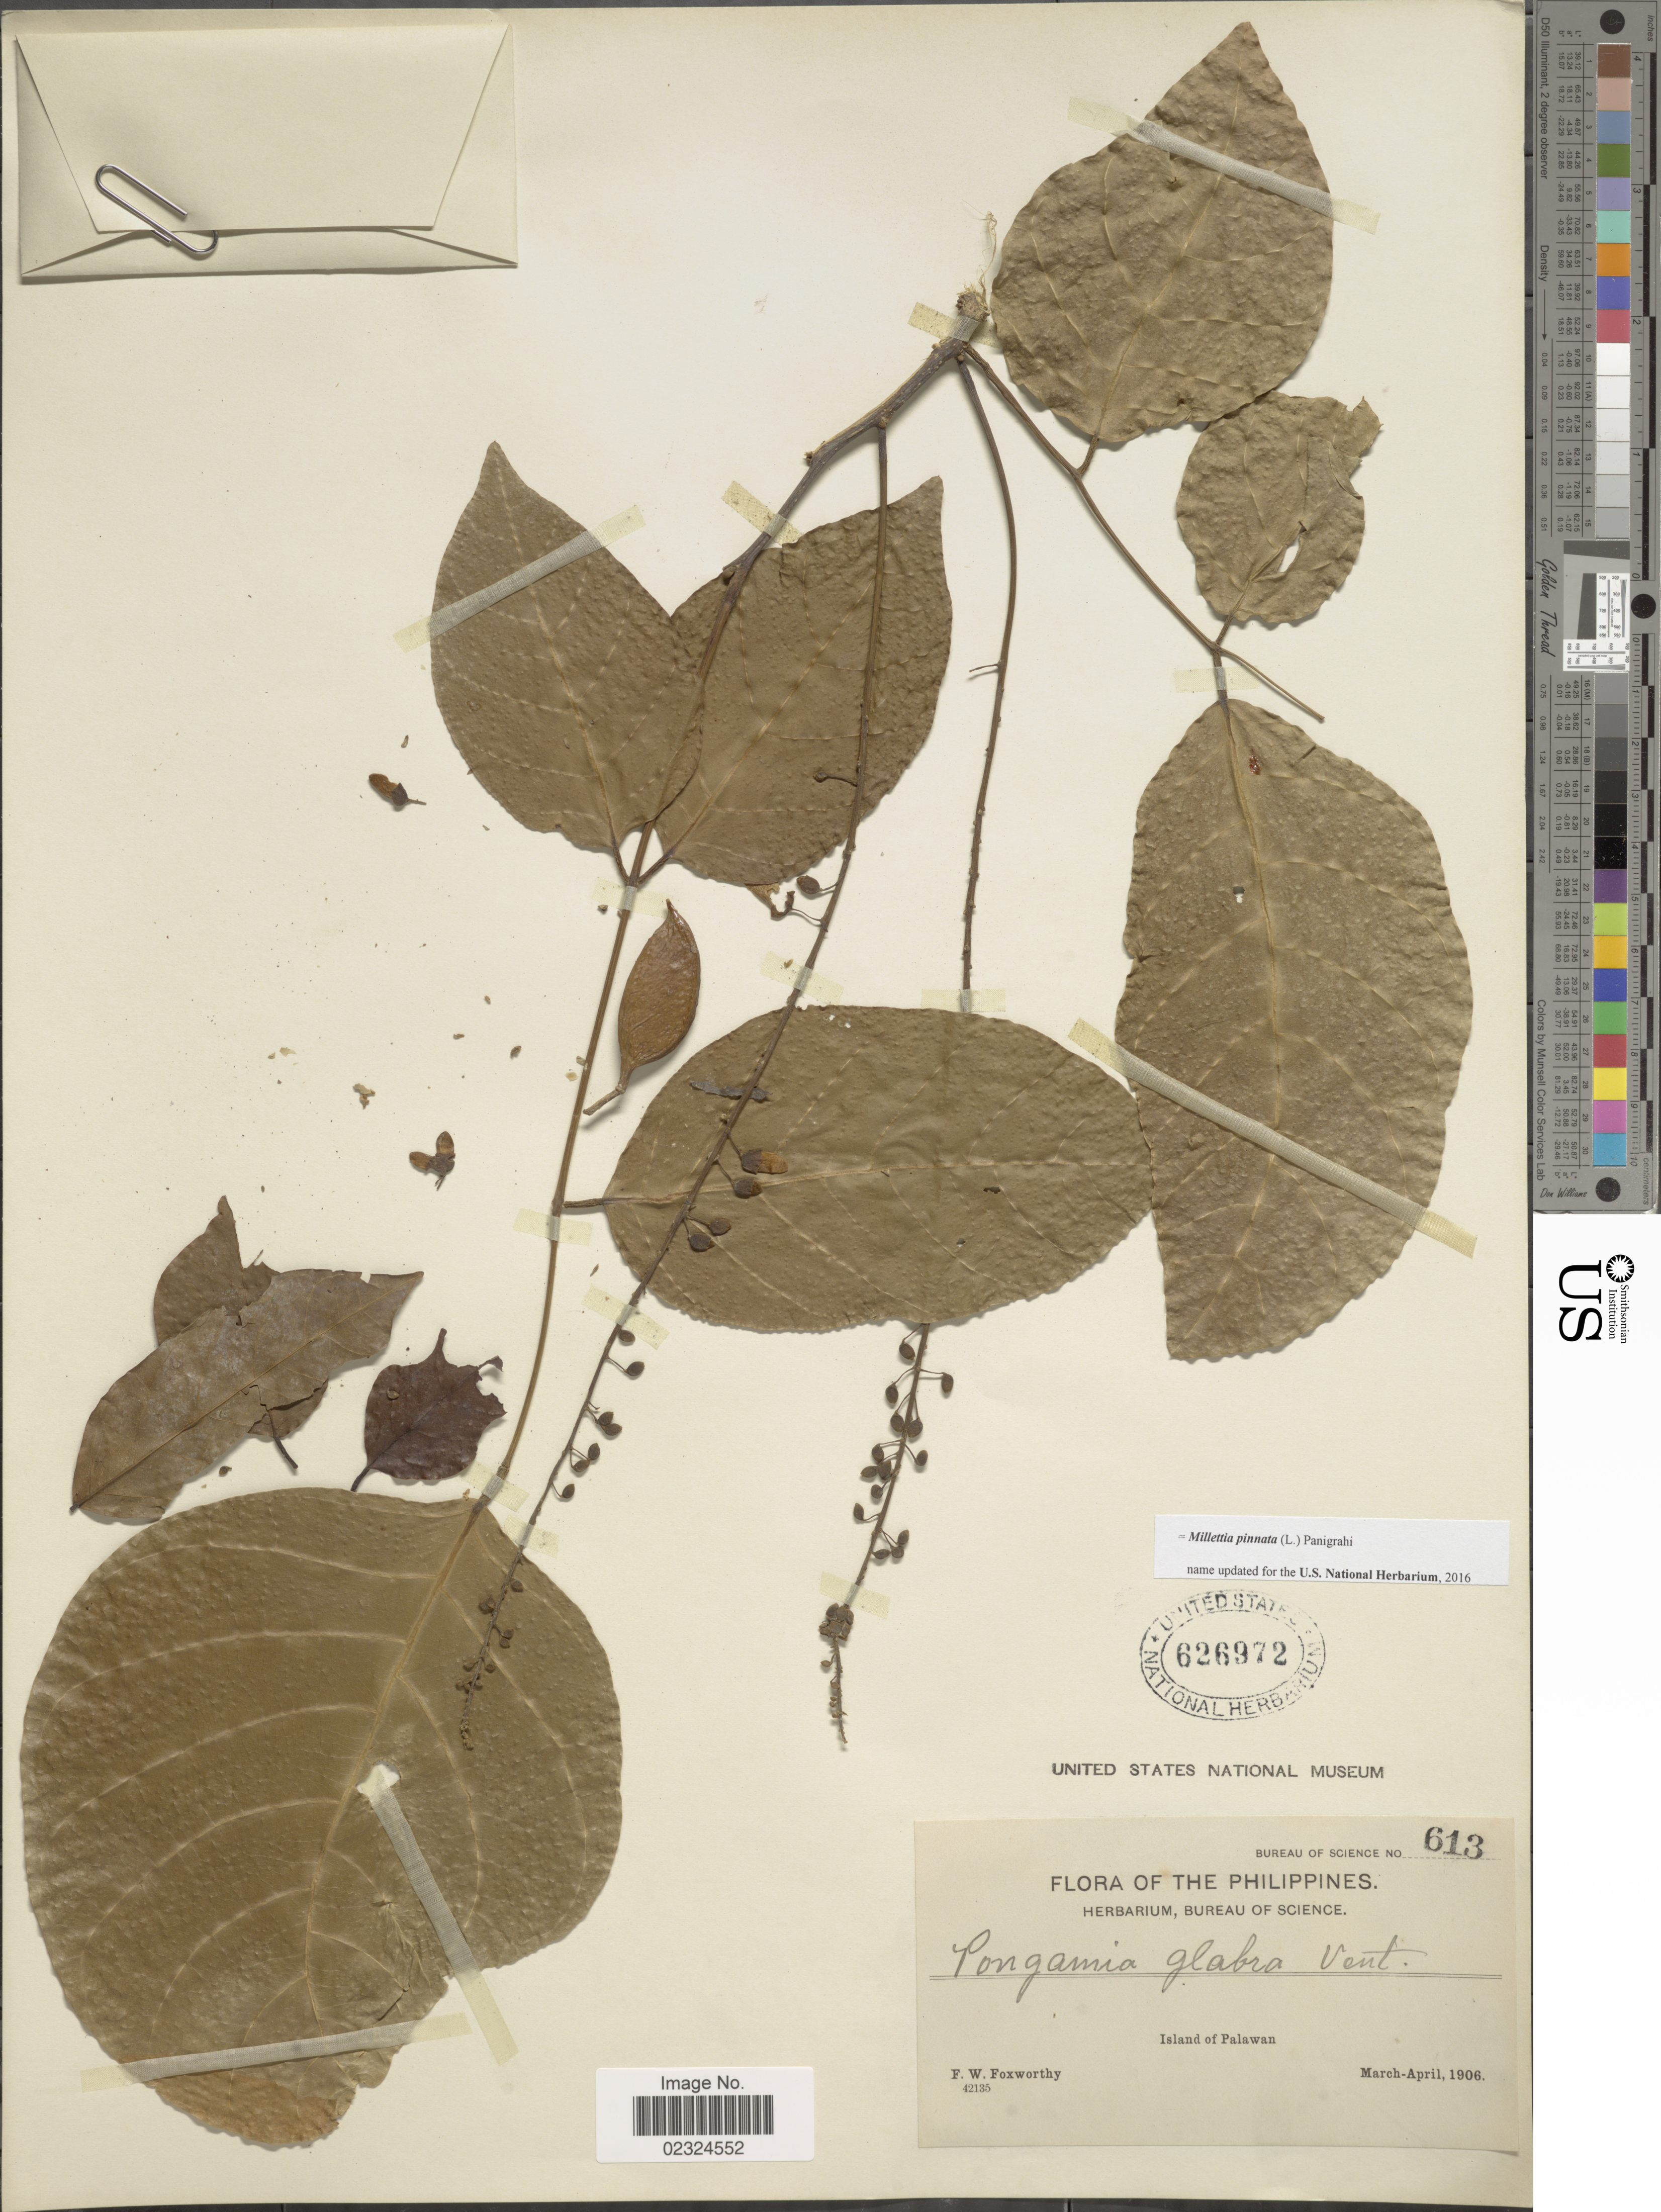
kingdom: Plantae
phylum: Tracheophyta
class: Magnoliopsida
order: Fabales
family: Fabaceae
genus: Millettia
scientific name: Millettia pinnata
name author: (L.) Panigrahi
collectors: F. W. Foxworthy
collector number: Bureau of Science 613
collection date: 1906-03/1906-04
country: Philippines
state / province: Mimaropa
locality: Island of Palawan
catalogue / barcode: US 526972